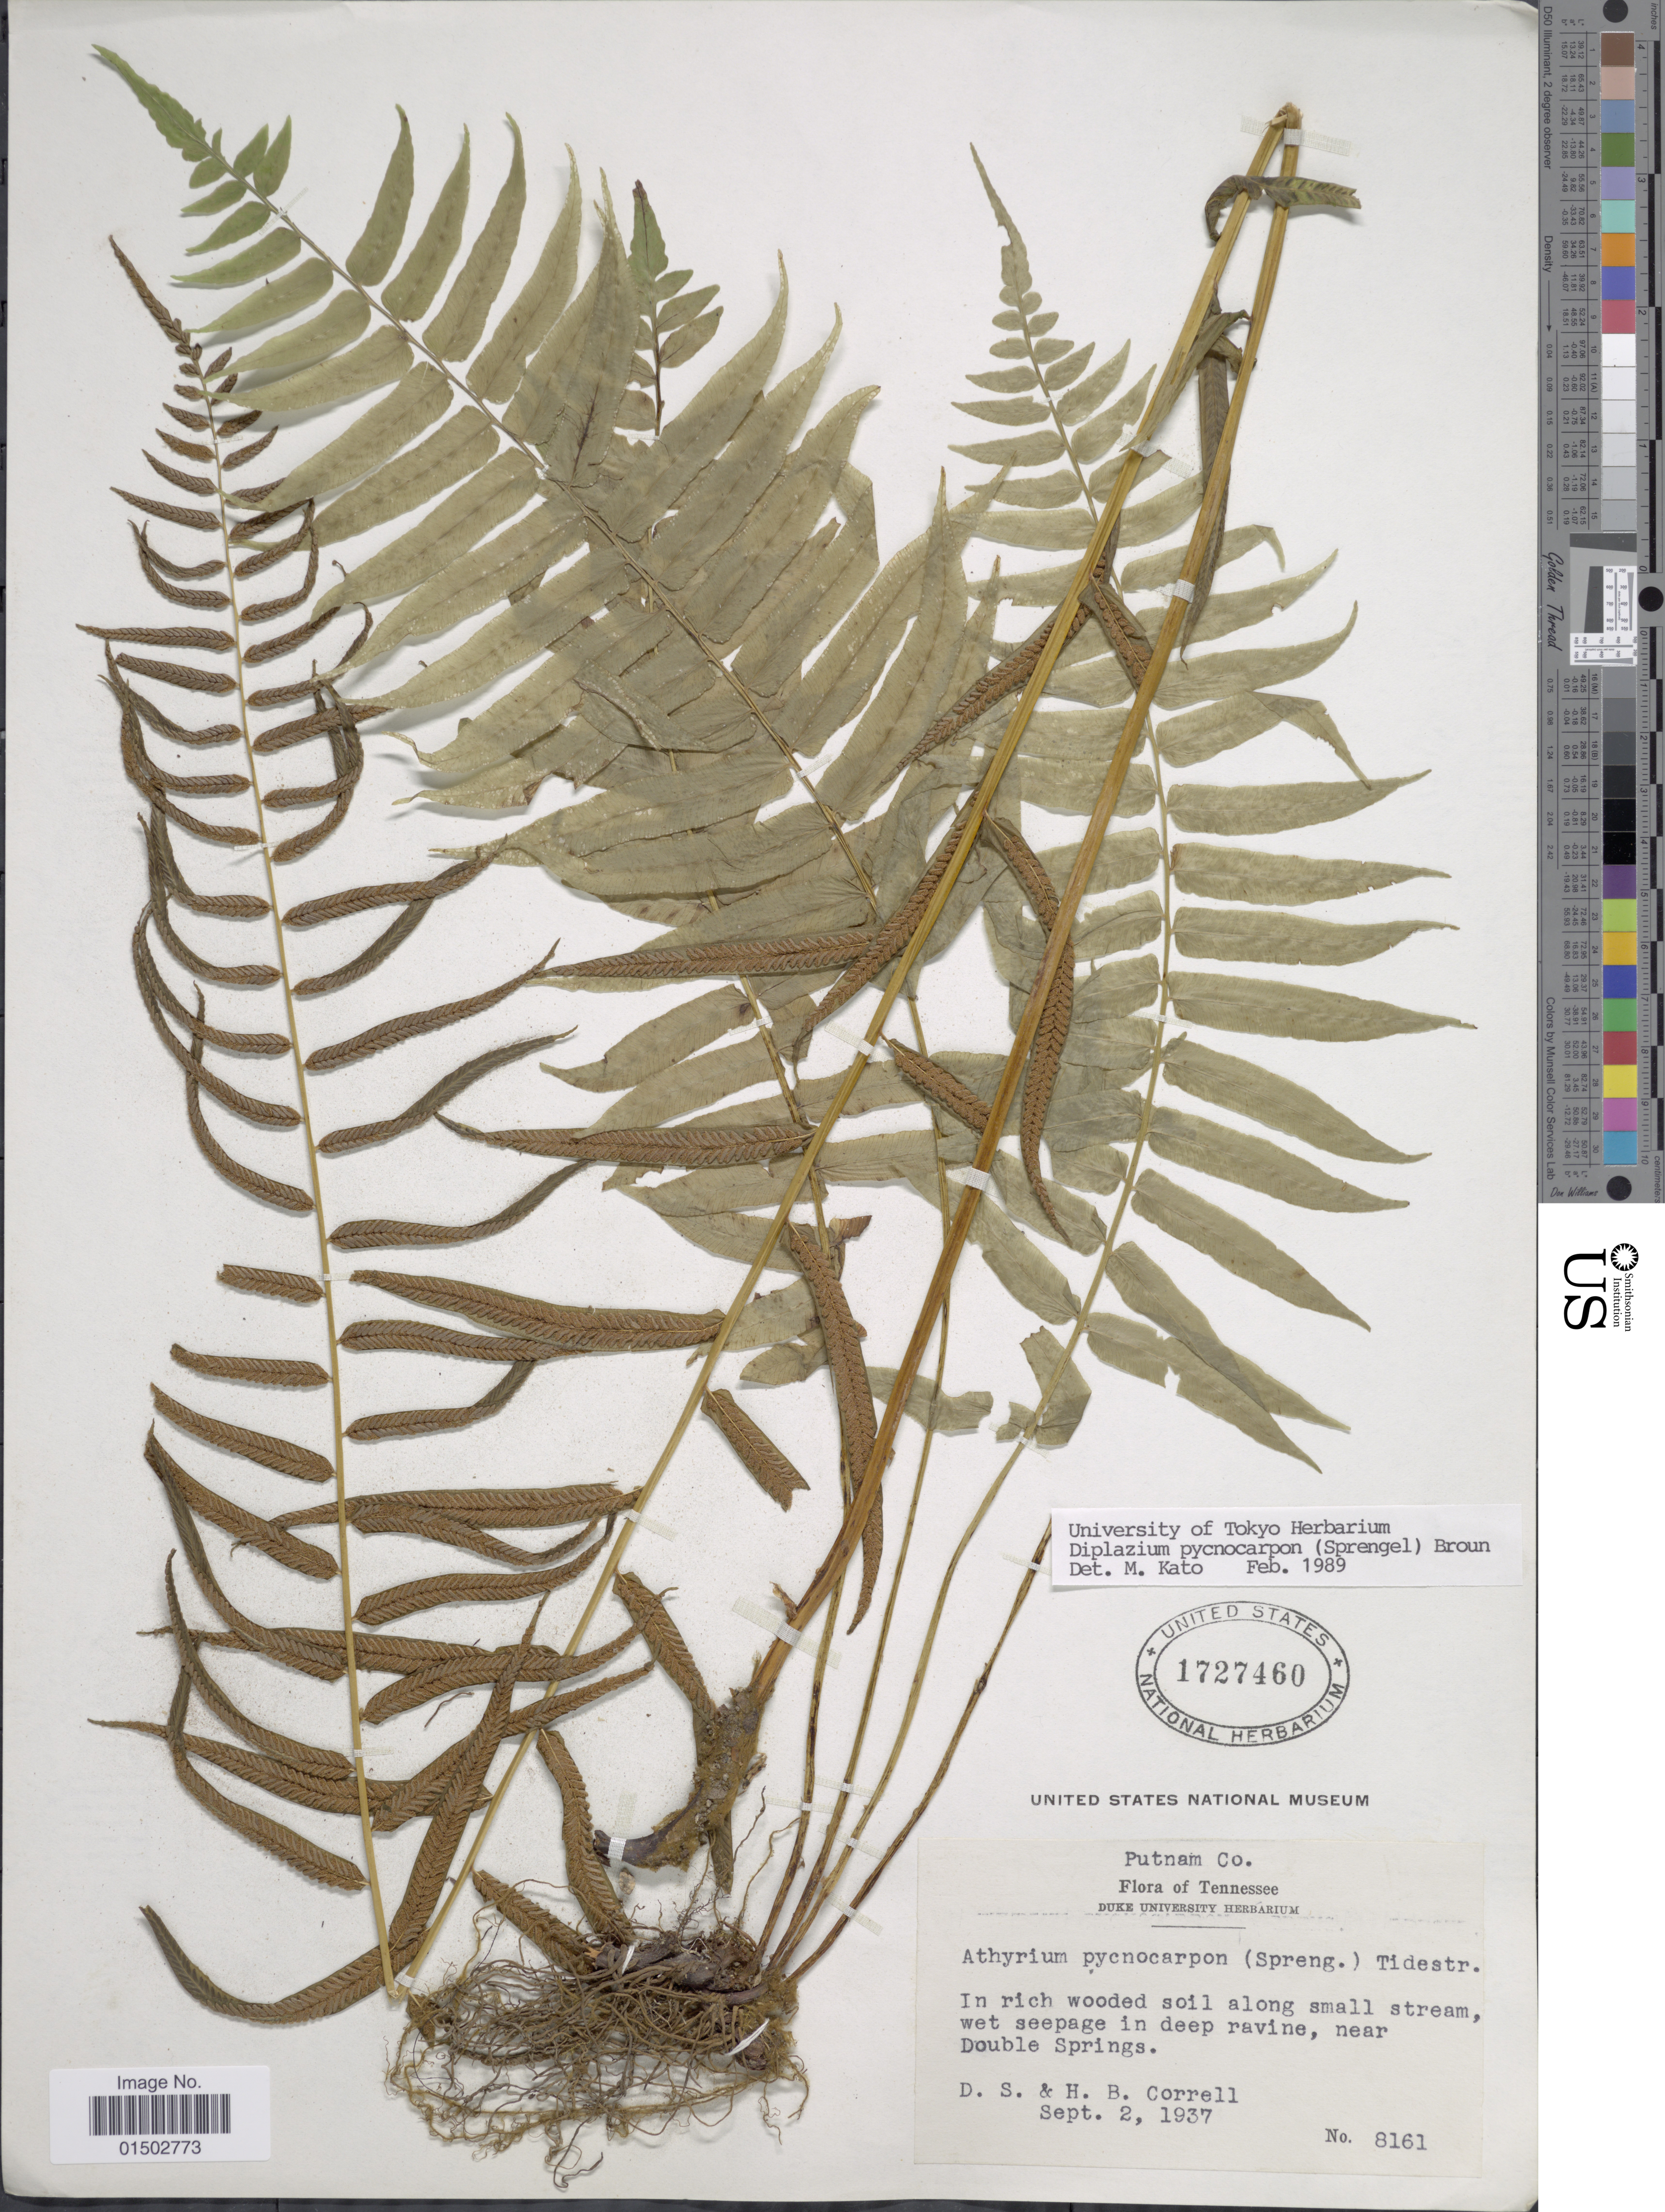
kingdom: Plantae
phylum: Tracheophyta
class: Polypodiopsida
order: Polypodiales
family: Diplaziopsidaceae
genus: Homalosorus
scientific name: Homalosorus pycnocarpos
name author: (Spreng.) Pic. Serm.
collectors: D. S. Correll & H. Correll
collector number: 8161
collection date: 1937-09-02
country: United States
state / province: Tennessee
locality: Putnam Co., in rich wooded soil along small stream, wet seepage in deep ravine, near Double Springs.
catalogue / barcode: US 1727460